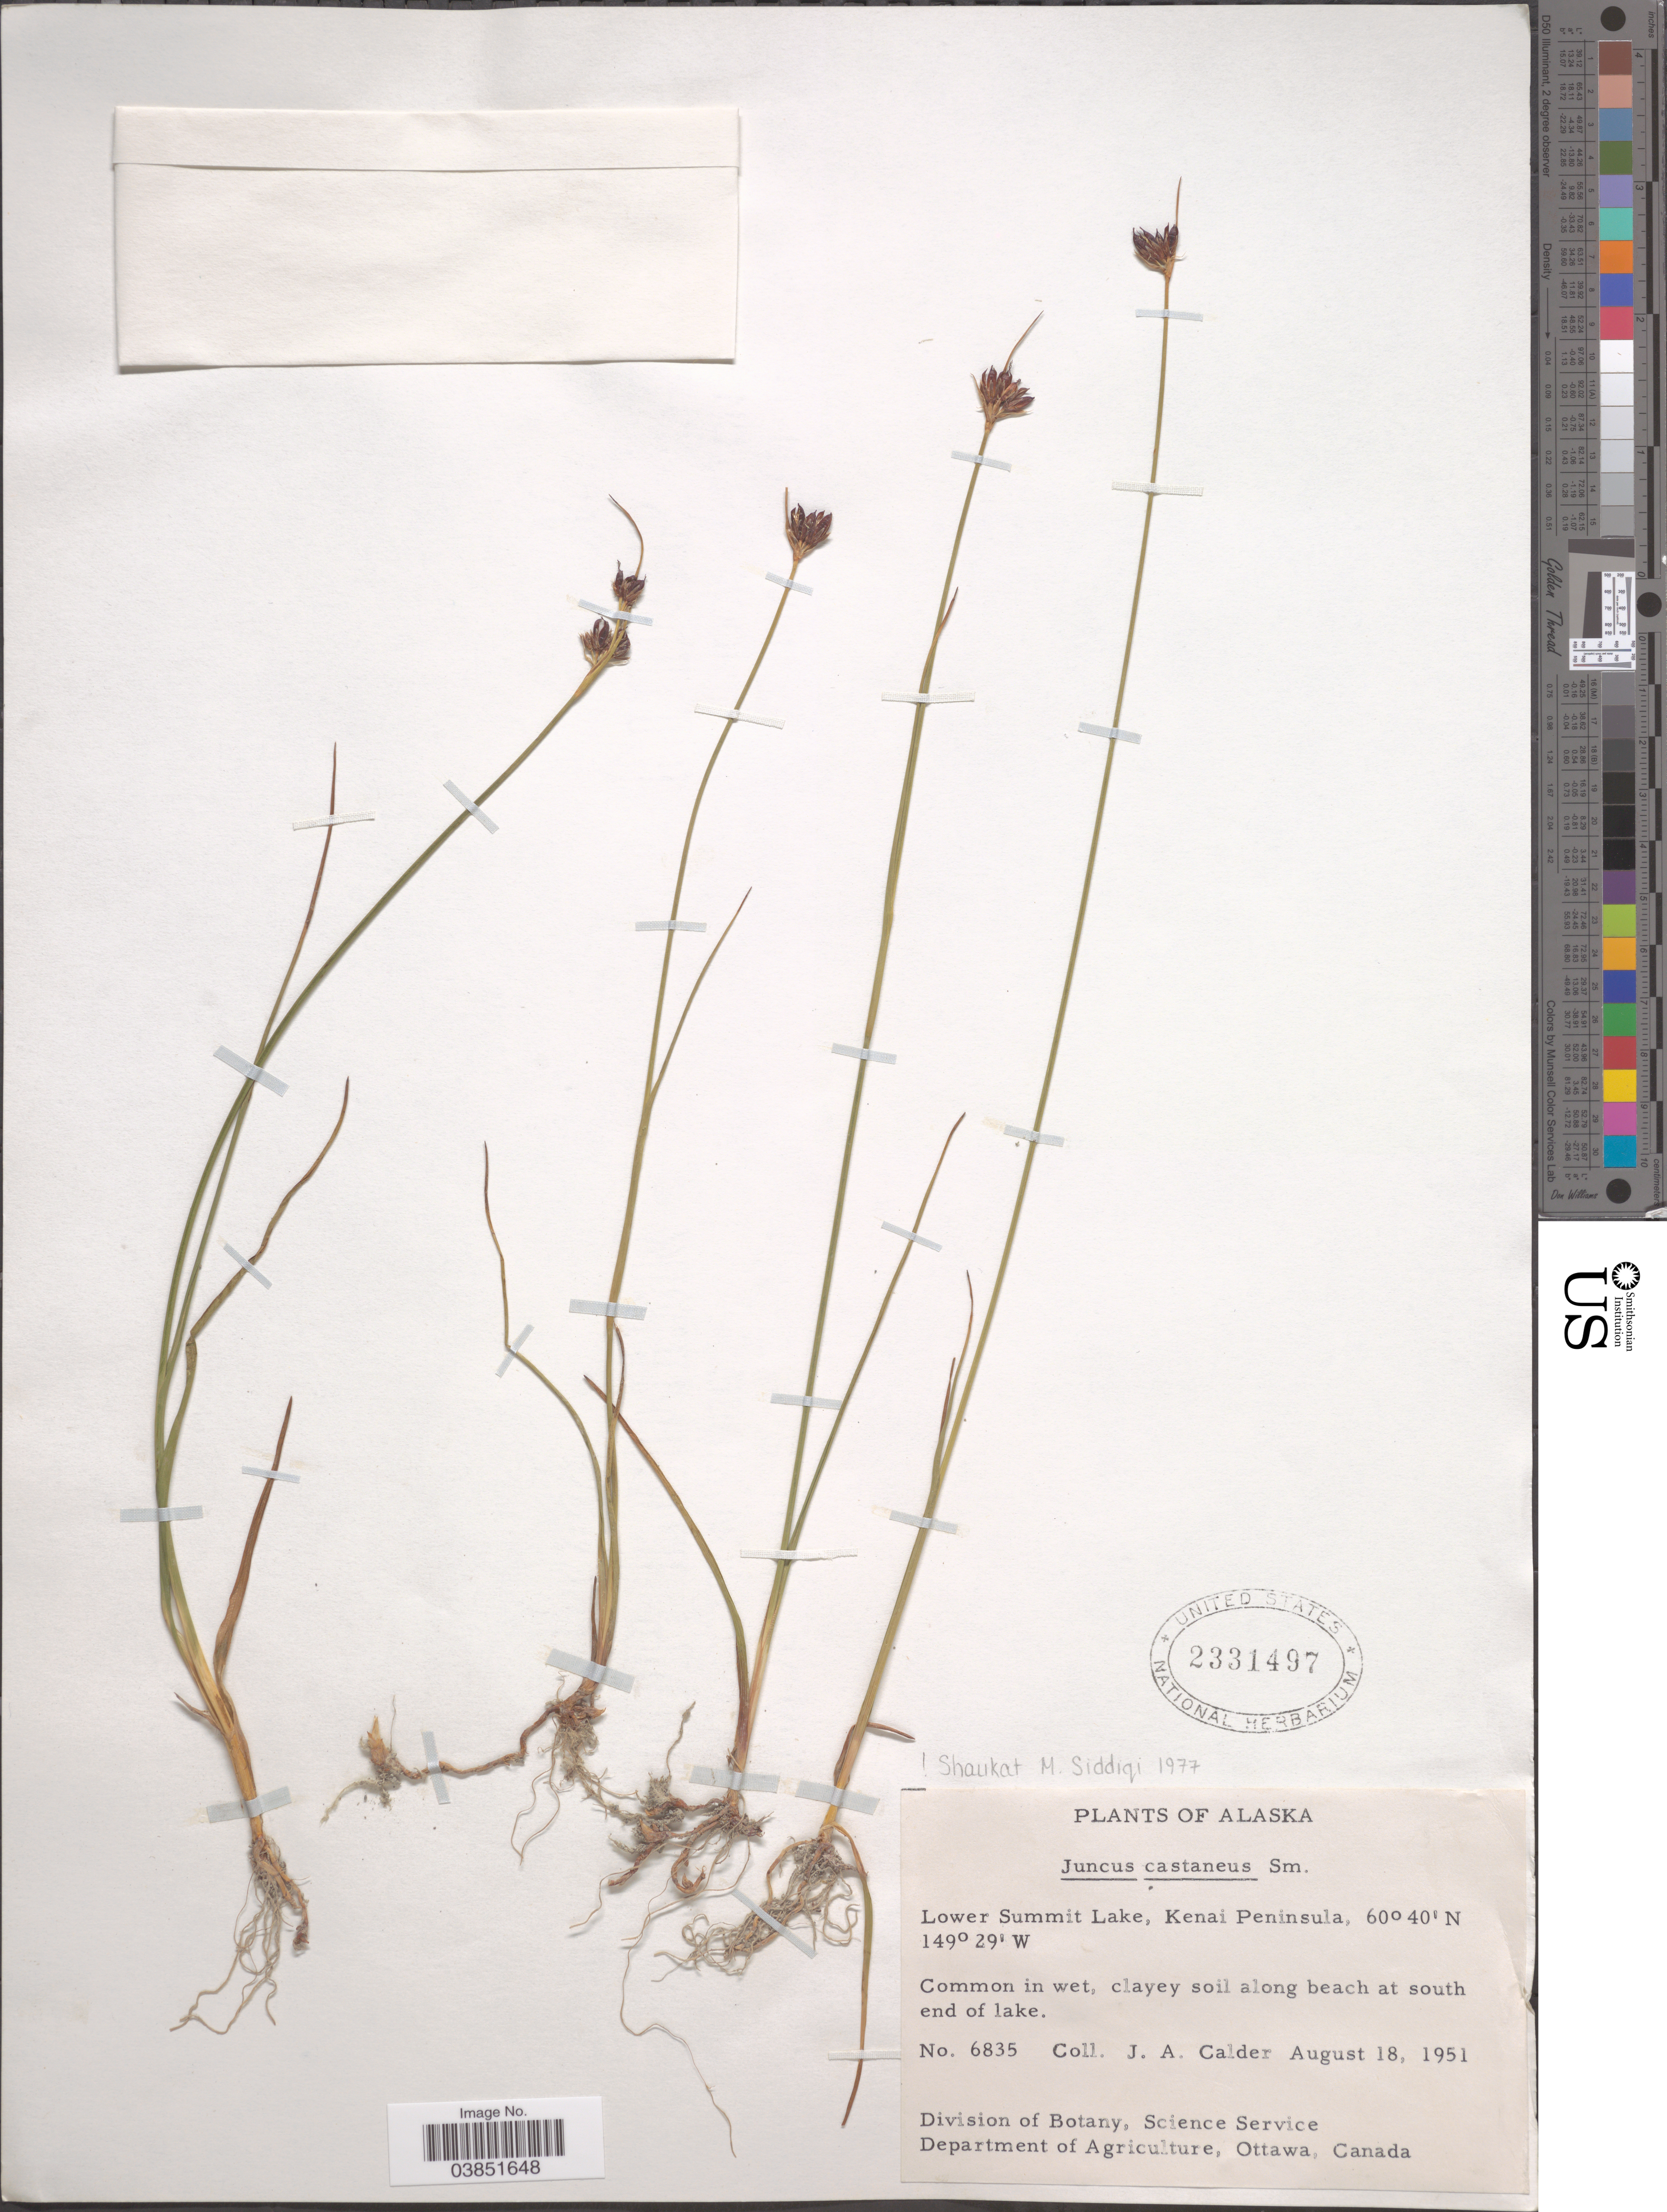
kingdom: Plantae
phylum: Tracheophyta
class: Liliopsida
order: Poales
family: Juncaceae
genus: Juncus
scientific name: Juncus castaneus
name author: Sm.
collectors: J. A. Calder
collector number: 6835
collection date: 1951-08-18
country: United States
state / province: Alaska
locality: Lower Summit Lake, Kenai Peninsula. Along beach at south end of lake.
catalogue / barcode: US 2331497